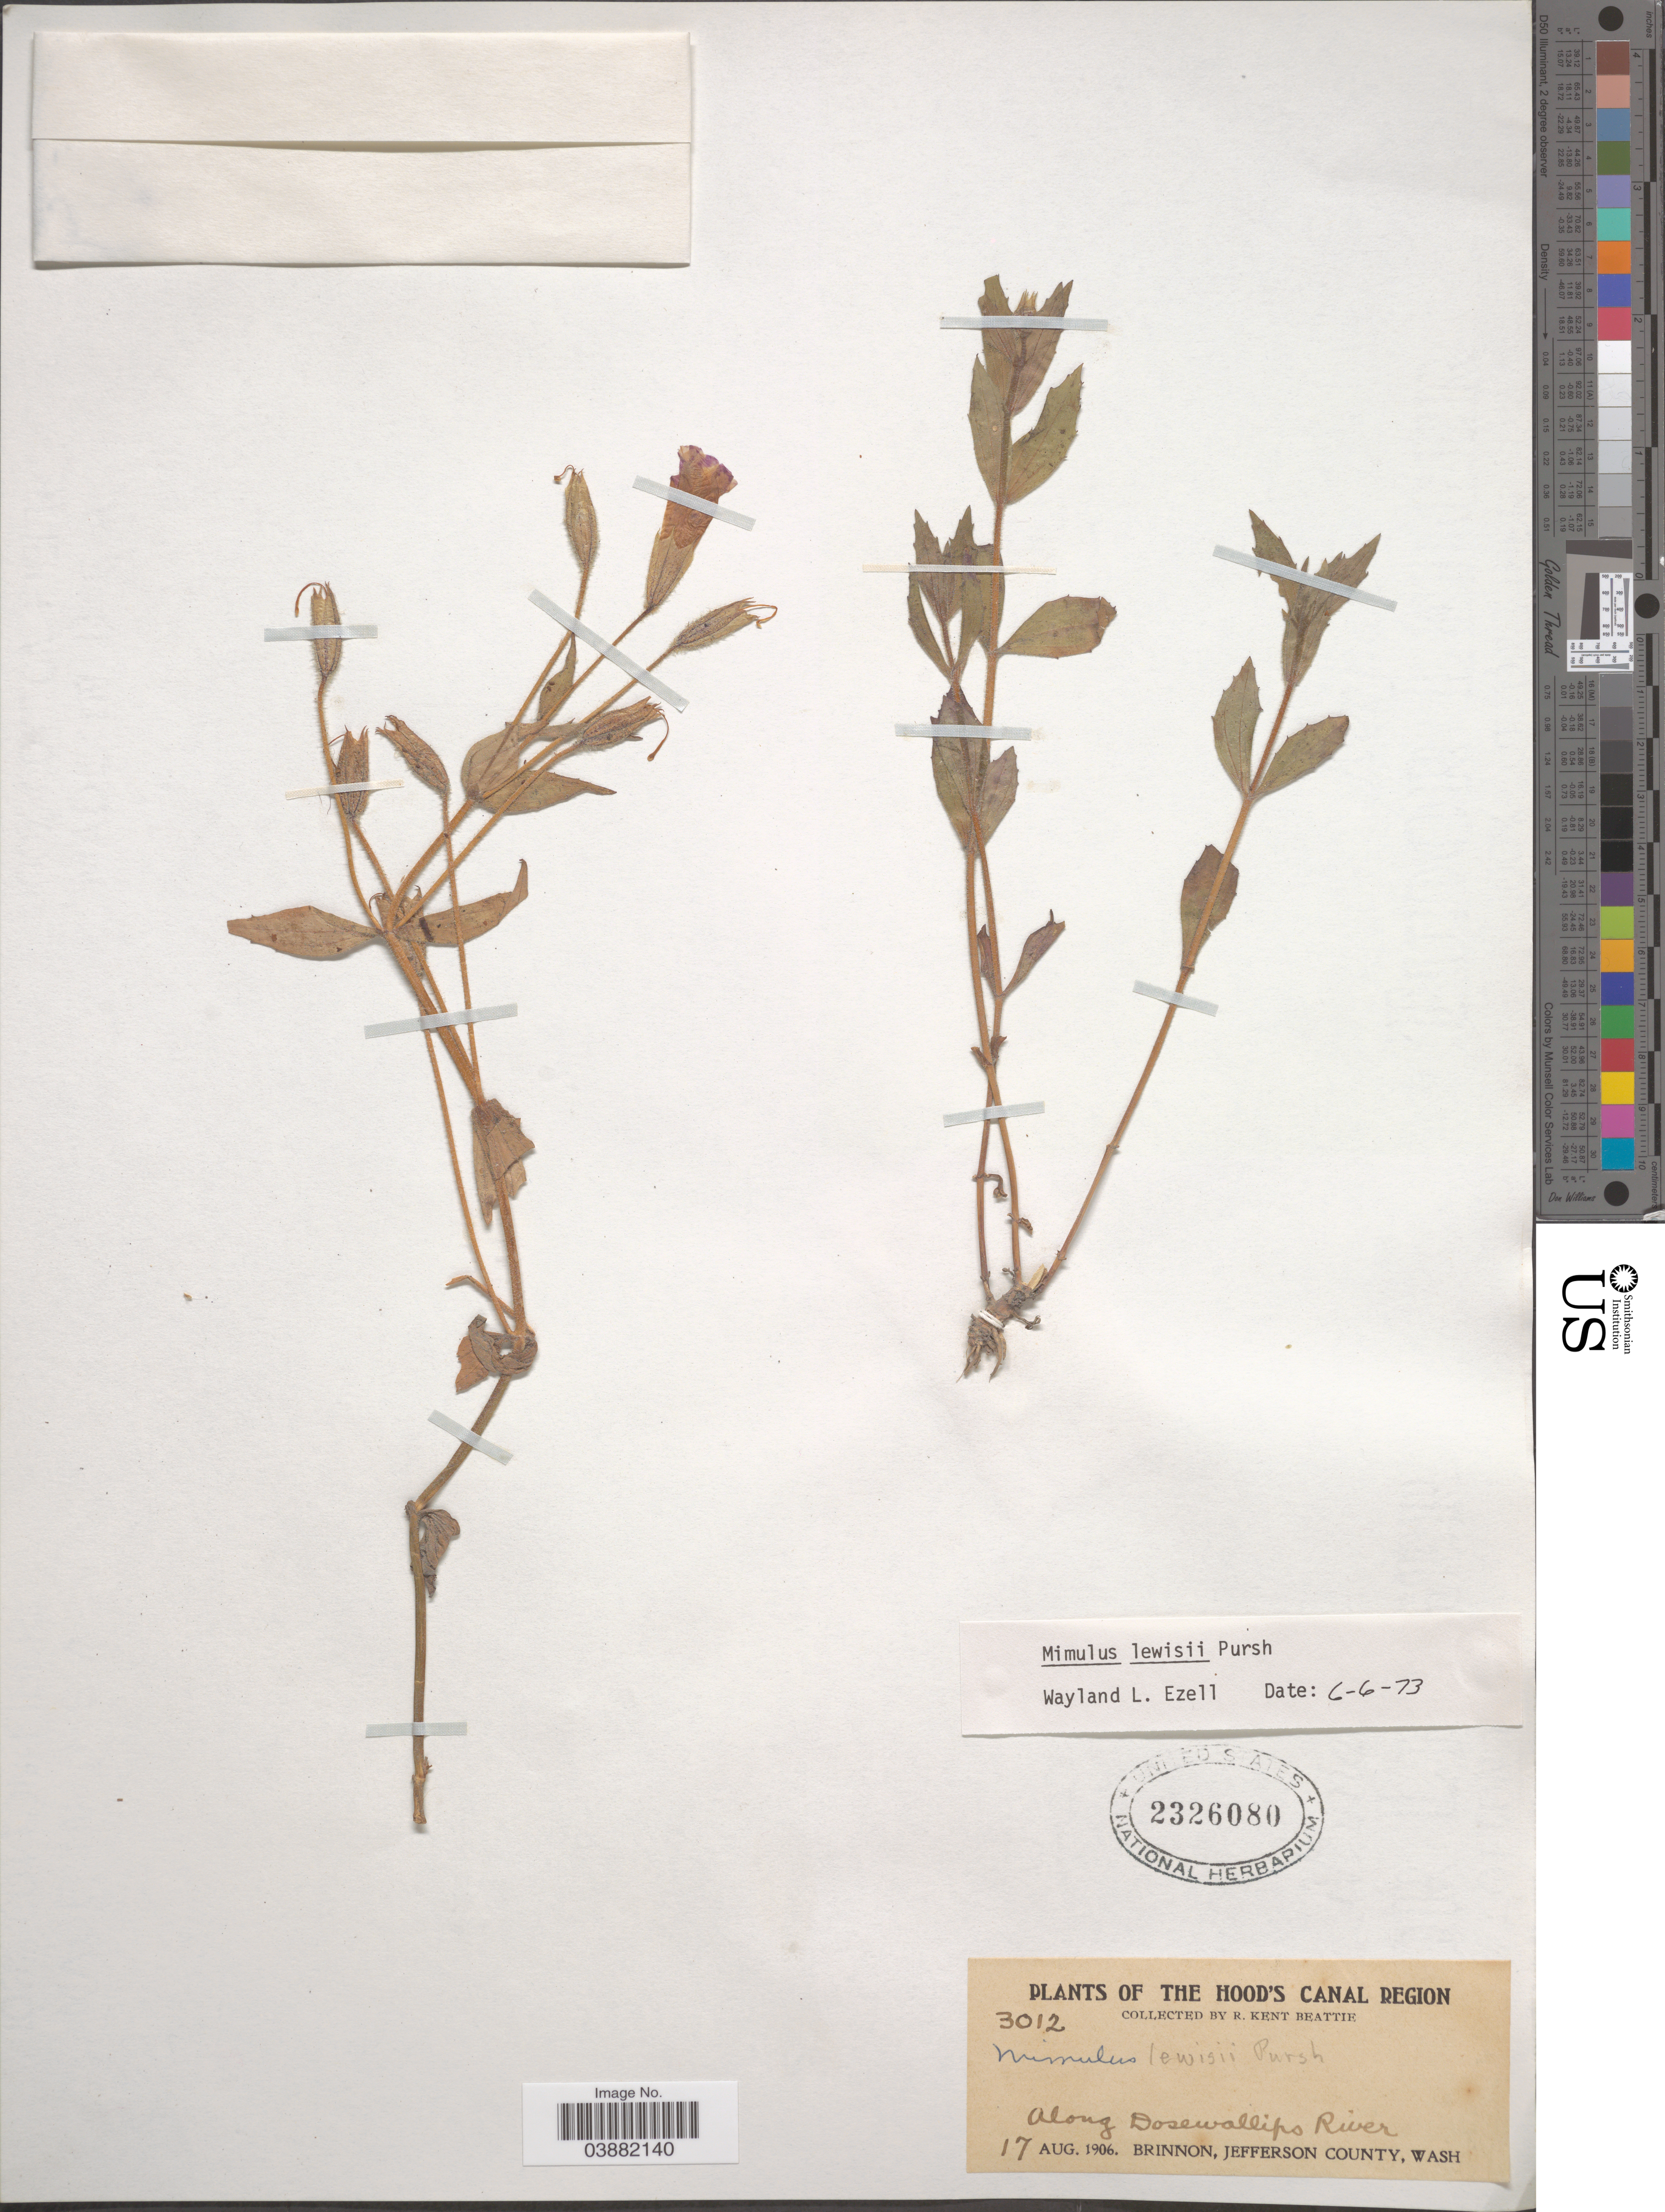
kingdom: Plantae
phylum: Tracheophyta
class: Magnoliopsida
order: Lamiales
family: Phrymaceae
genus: Mimulus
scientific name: Mimulus lewisii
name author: Pursh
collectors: R. K. Beattie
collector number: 3012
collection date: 1906-08-17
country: United States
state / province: Washington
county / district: Jefferson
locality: The Hood's Canal Region. Along Dosewallips River. Brinnon, Jefferson County.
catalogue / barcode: US 2326080